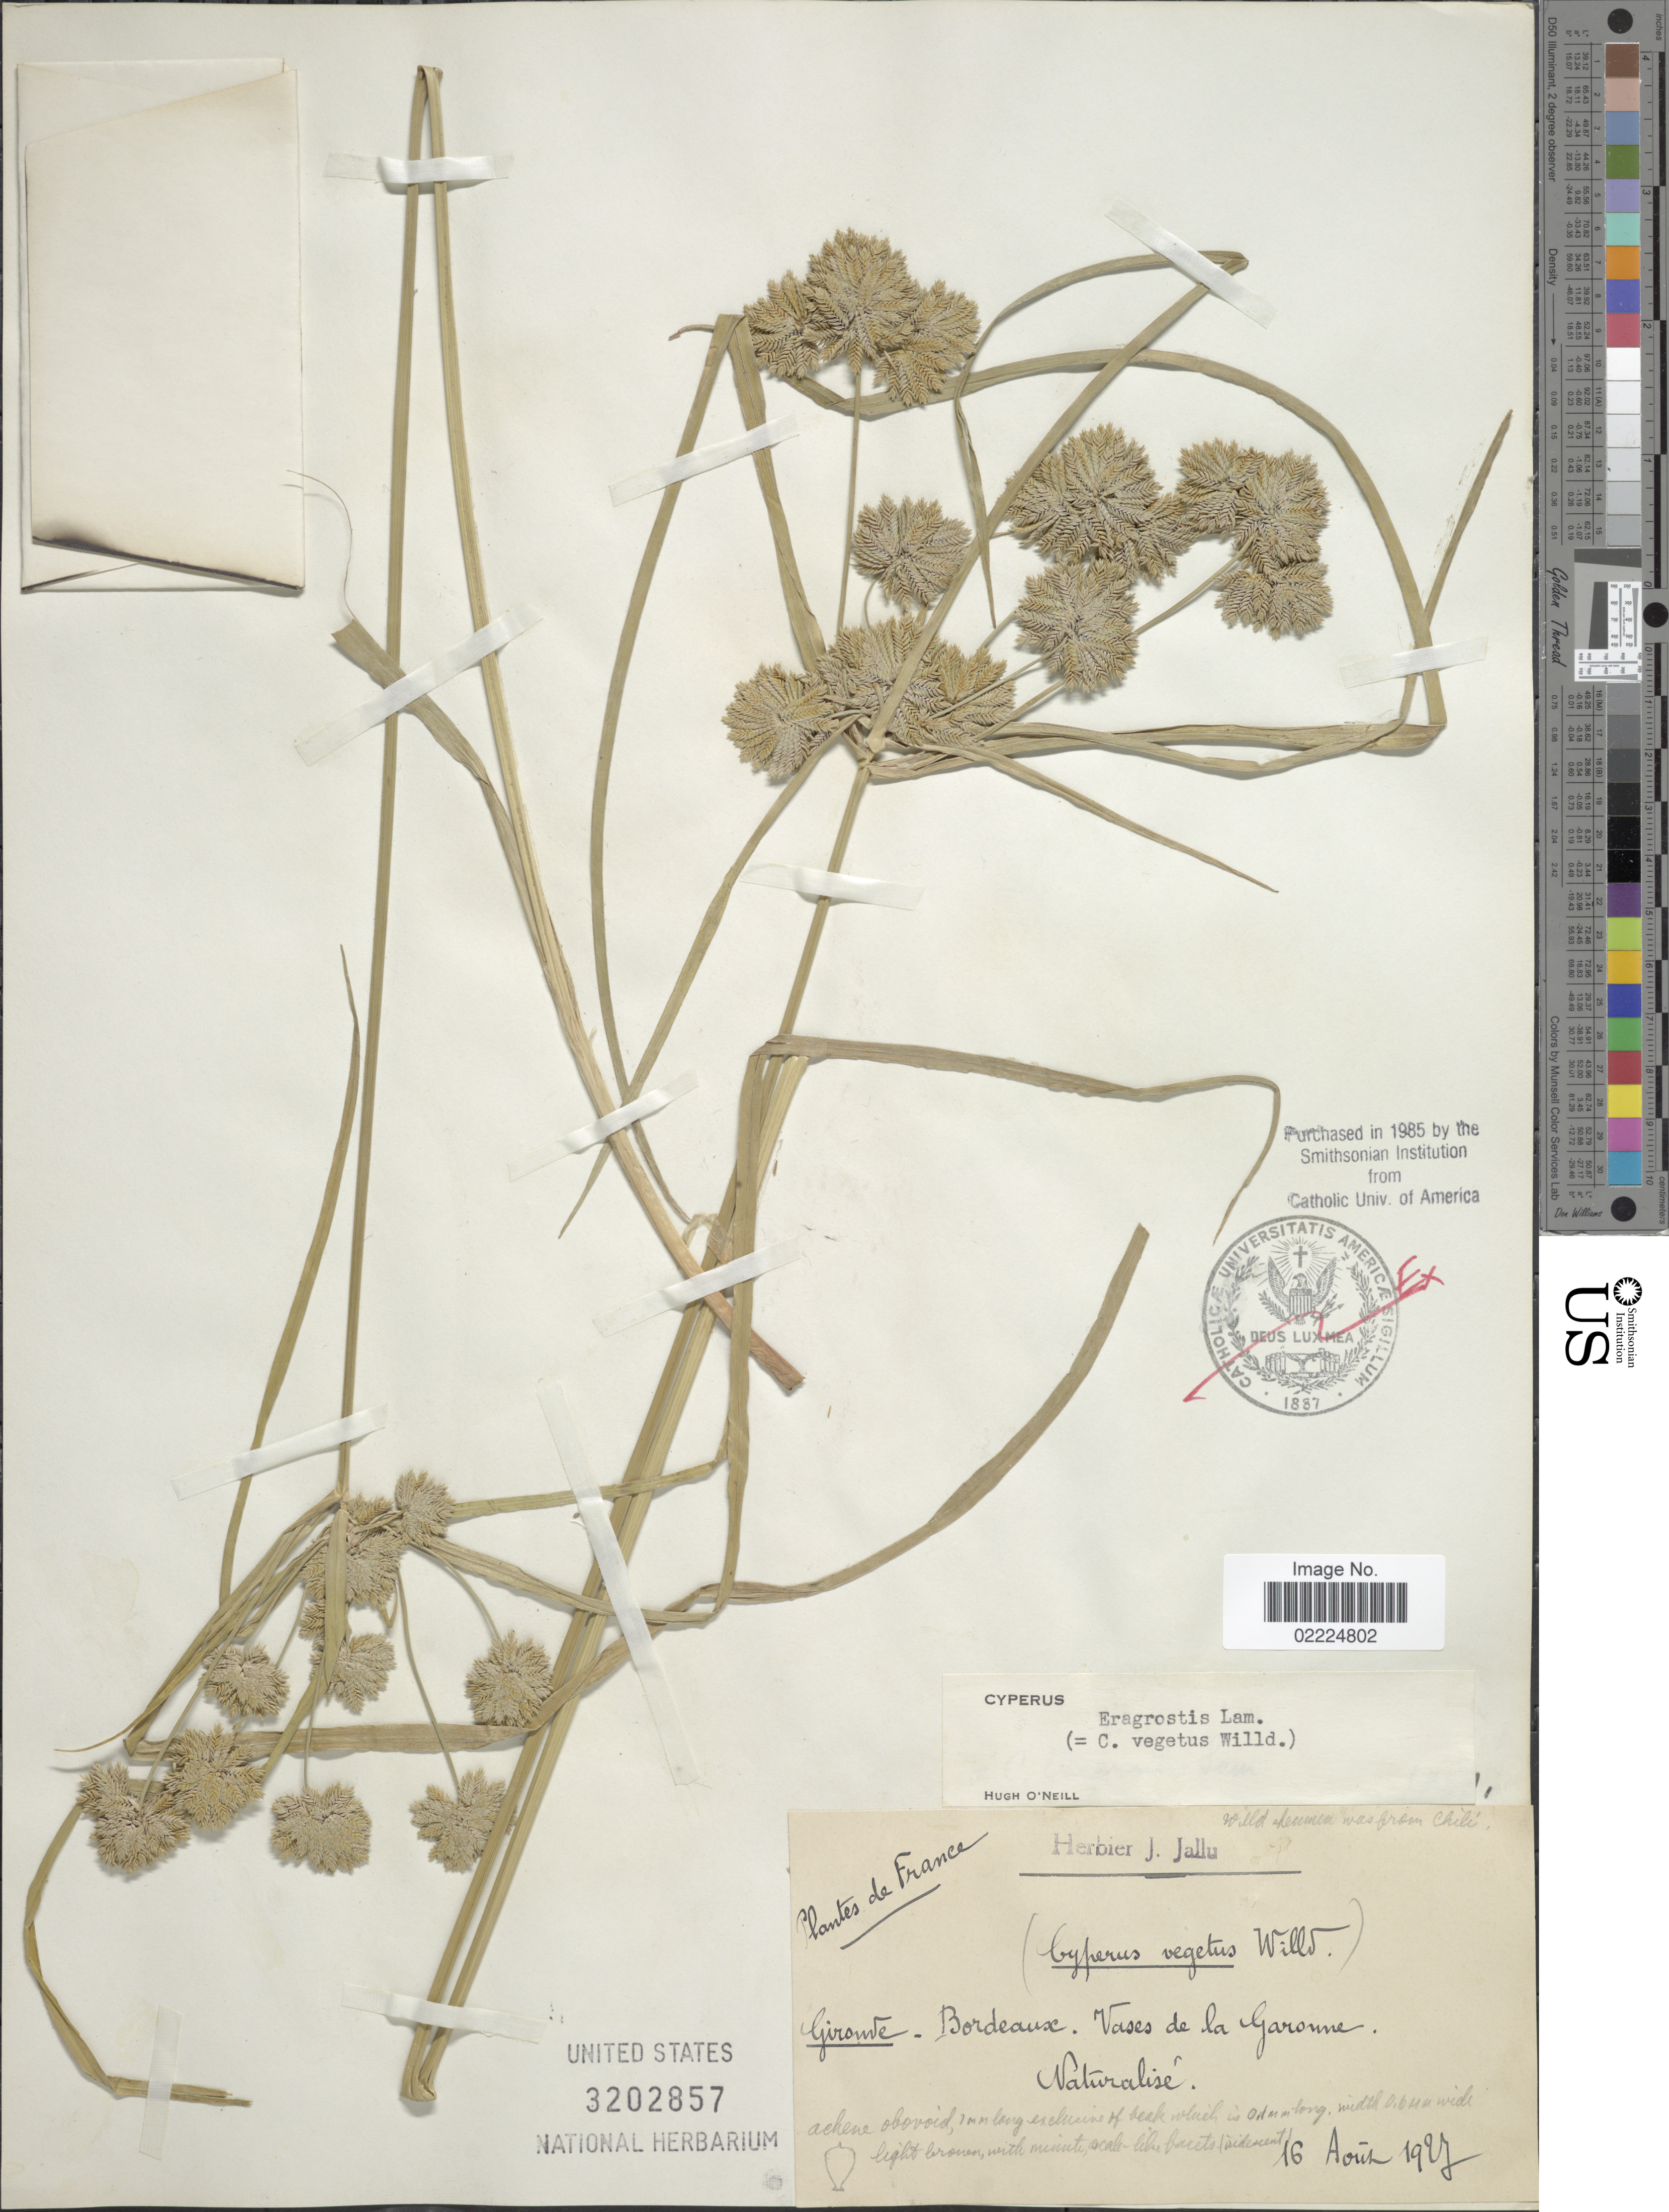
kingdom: Plantae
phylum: Tracheophyta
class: Liliopsida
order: Poales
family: Cyperaceae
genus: Cyperus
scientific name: Cyperus eragrostis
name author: Lam.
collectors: Ex herb J. Jallu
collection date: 1927-08-16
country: France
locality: Gironde - Bordeaux - vases de la Garonne. Naturalise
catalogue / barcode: US 3202857